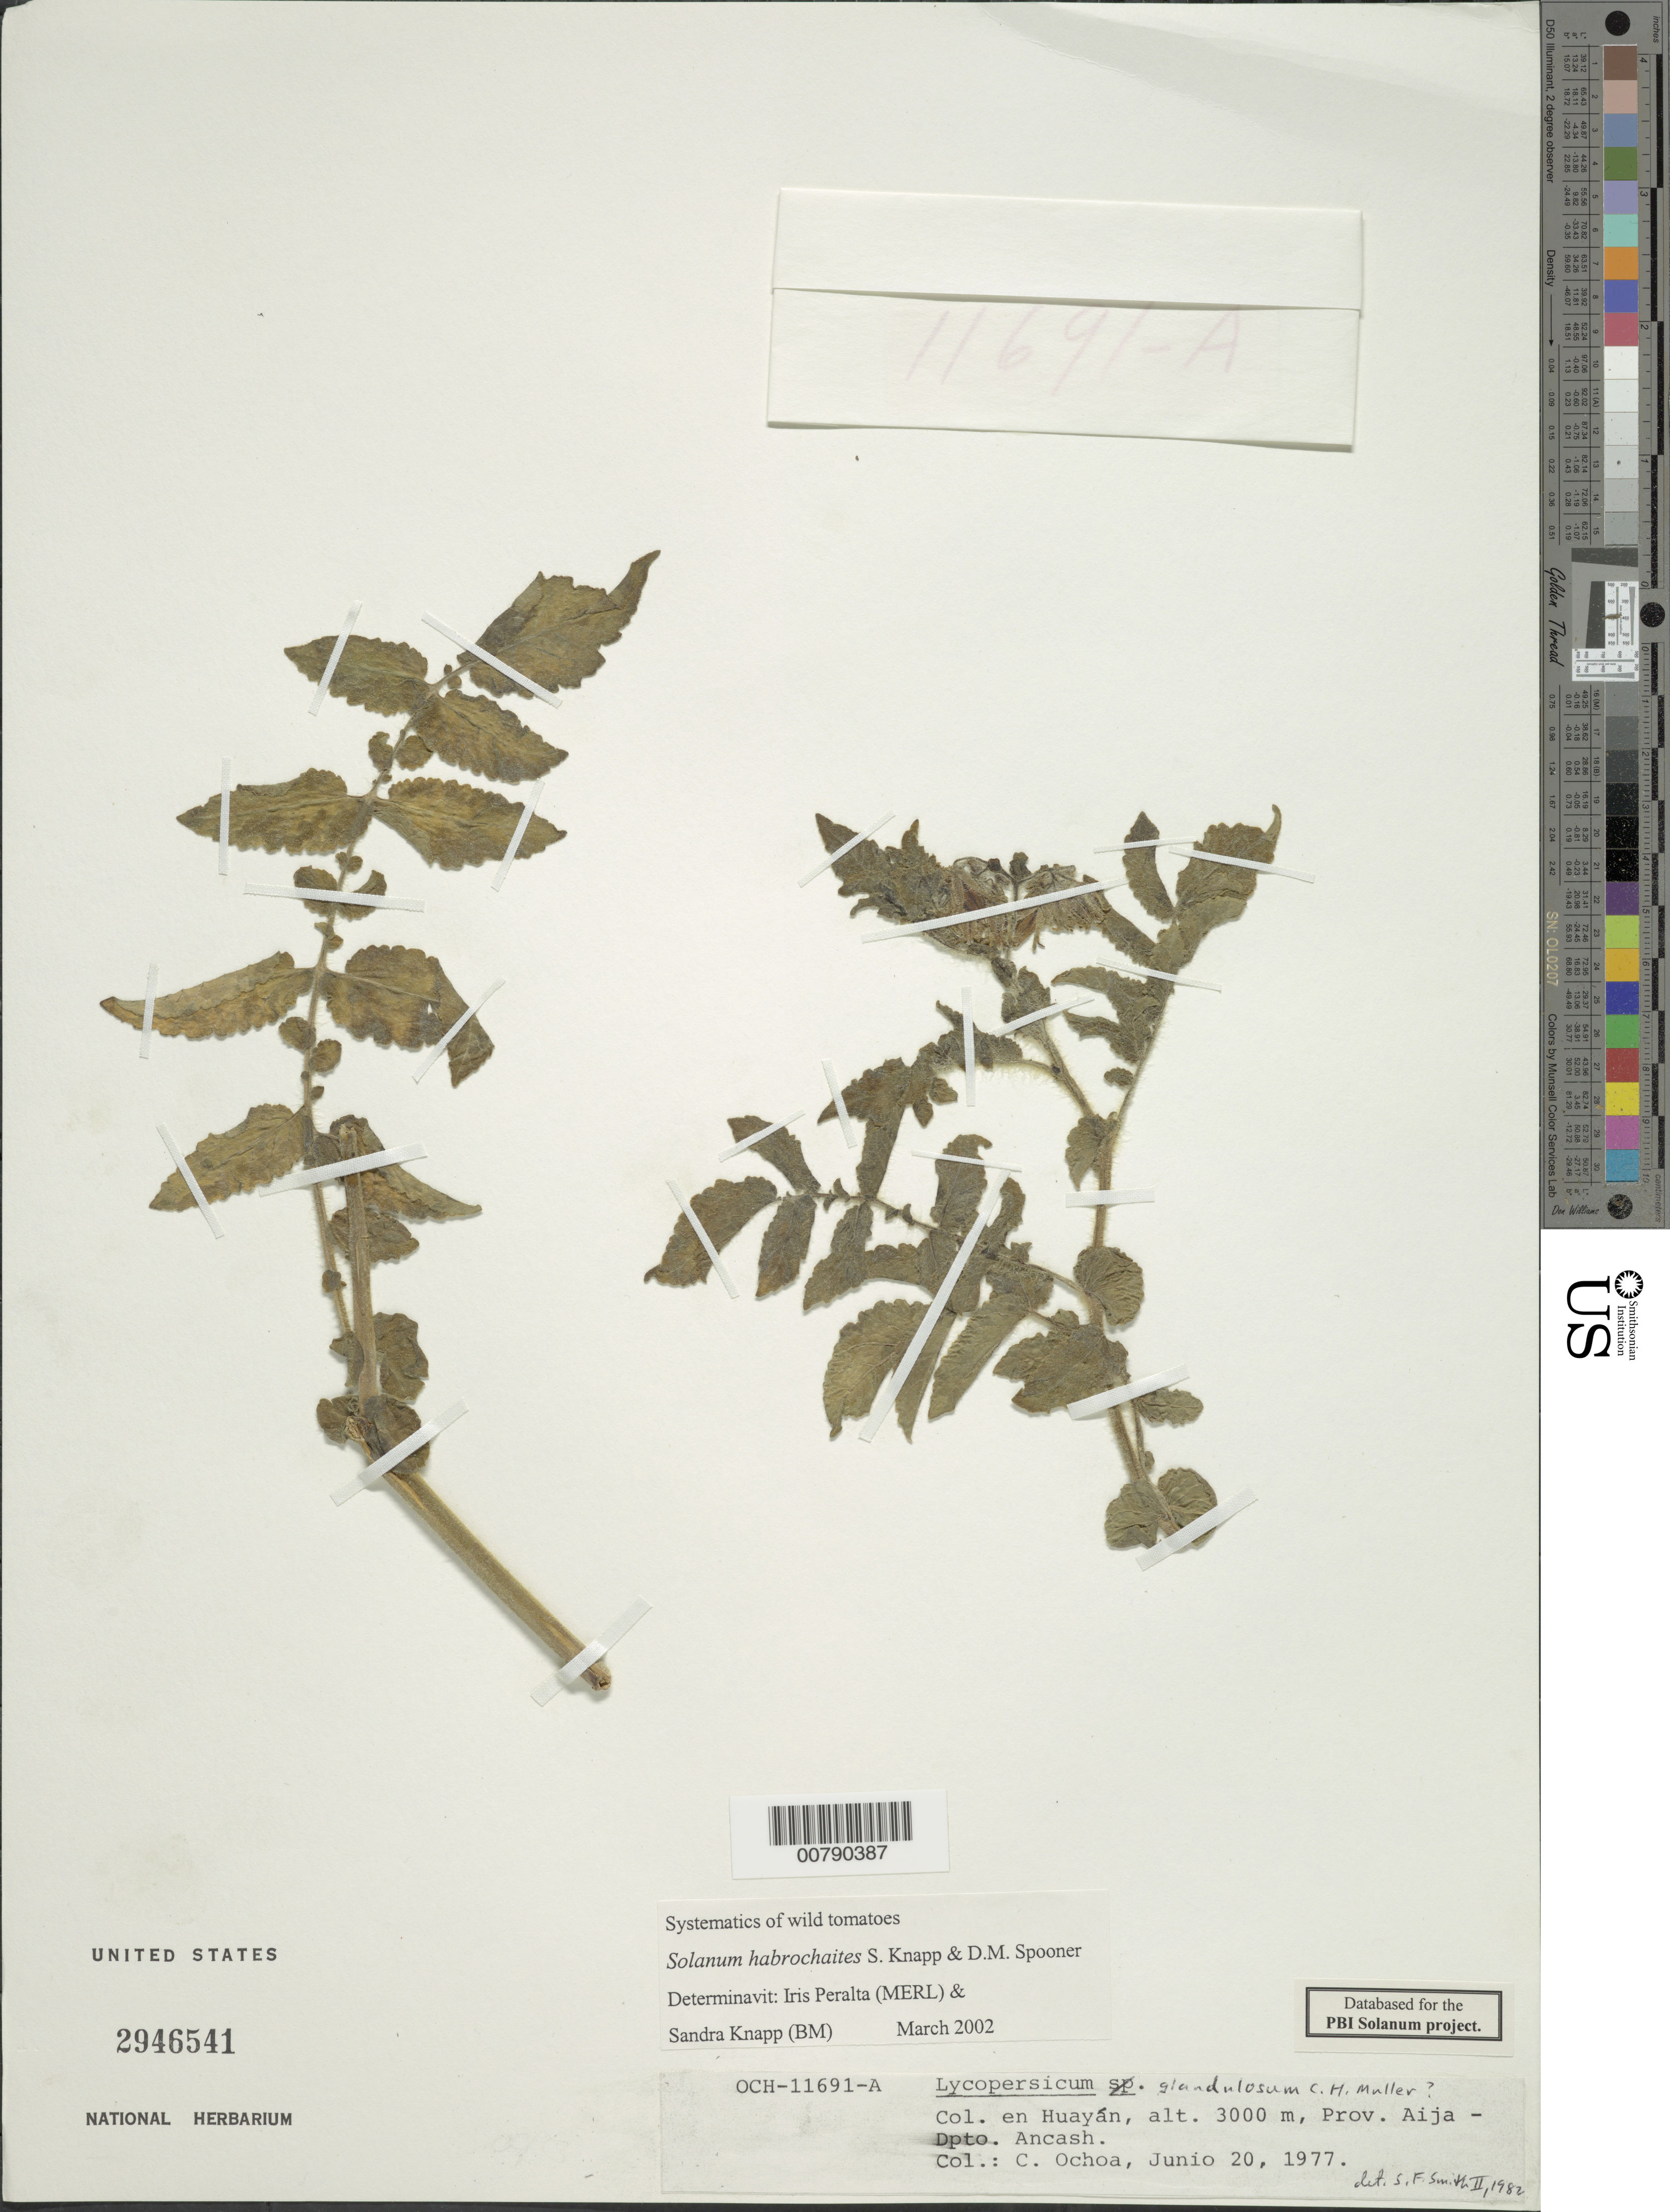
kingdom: Plantae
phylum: Tracheophyta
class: Magnoliopsida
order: Solanales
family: Solanaceae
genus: Solanum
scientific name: Solanum habrochaites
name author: S. Knapp & D.M. Spooner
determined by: Peralta, Iris E.; Knapp, S. D.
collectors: C. M. Ochoa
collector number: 11691-A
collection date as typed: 20 Jun 1977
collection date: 1977-06-20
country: Peru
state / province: Ancash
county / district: Aija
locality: Huaylán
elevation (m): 3000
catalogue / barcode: US 2946541